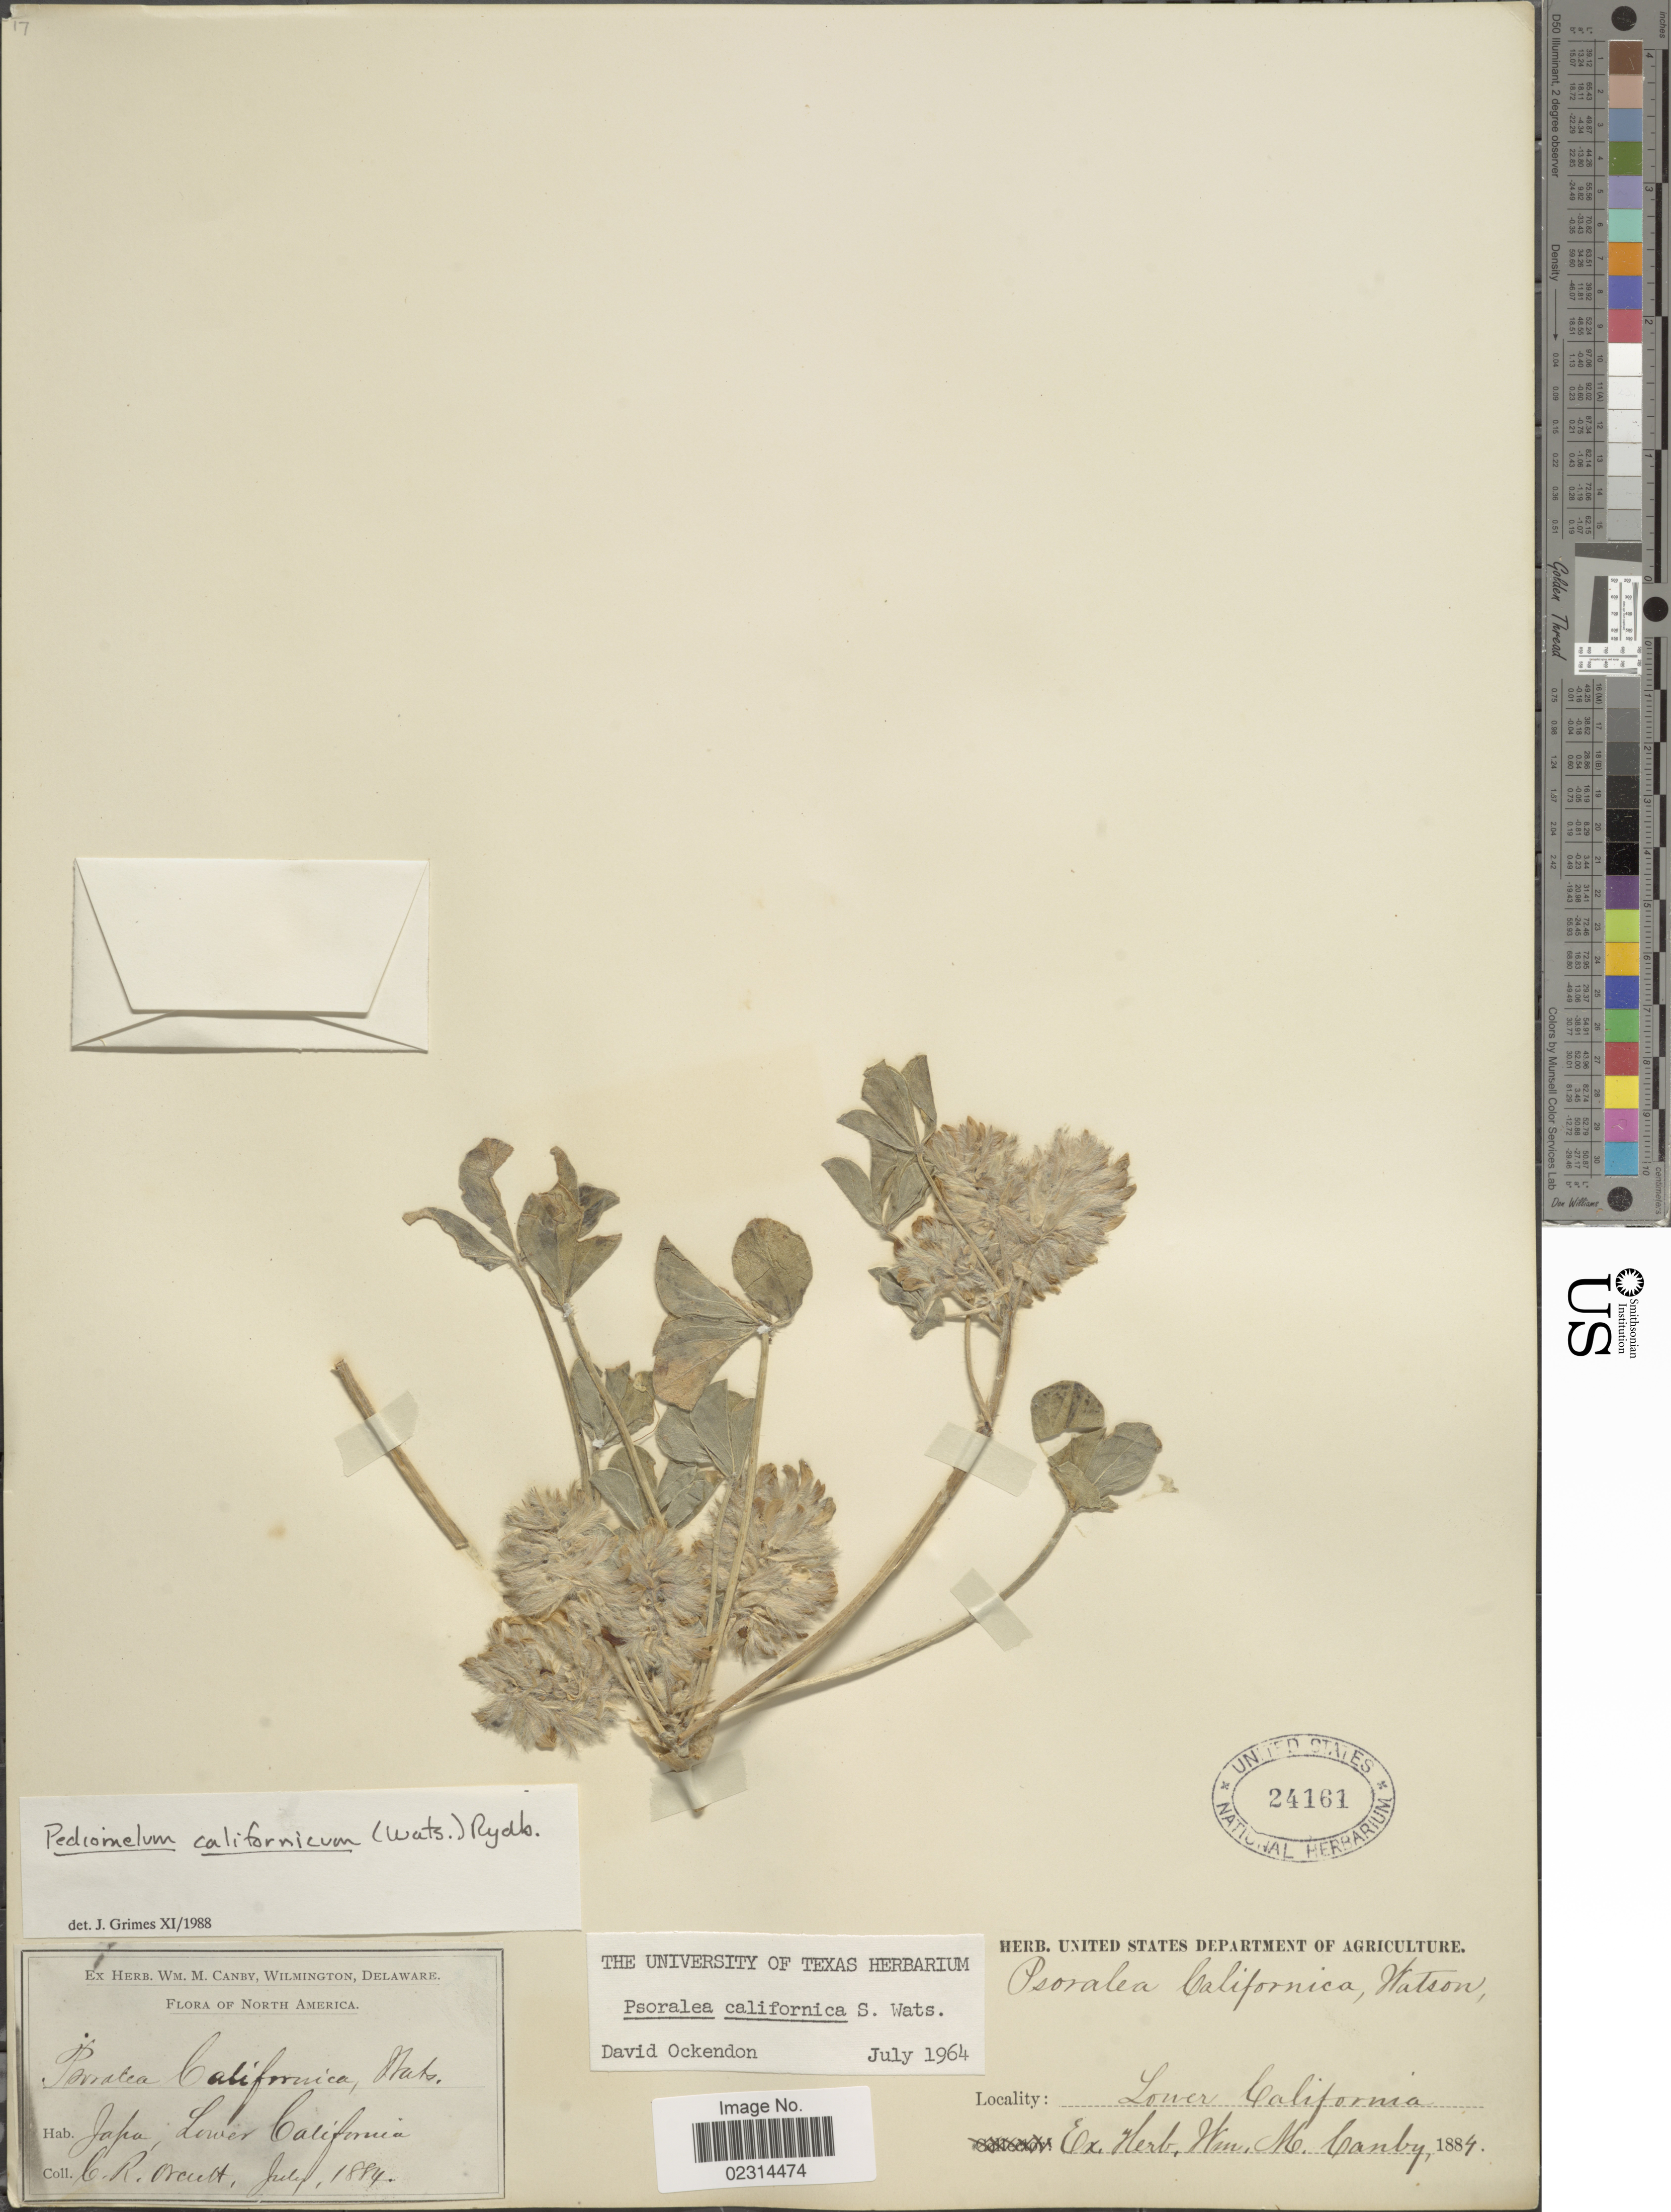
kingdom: Plantae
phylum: Tracheophyta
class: Magnoliopsida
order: Fabales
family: Fabaceae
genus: Pediomelum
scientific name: Pediomelum californicum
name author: (S. Watson) Rydb.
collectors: C. R. Orcutt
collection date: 1884-07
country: United States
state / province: California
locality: Japa, Lower California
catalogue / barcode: US 24161